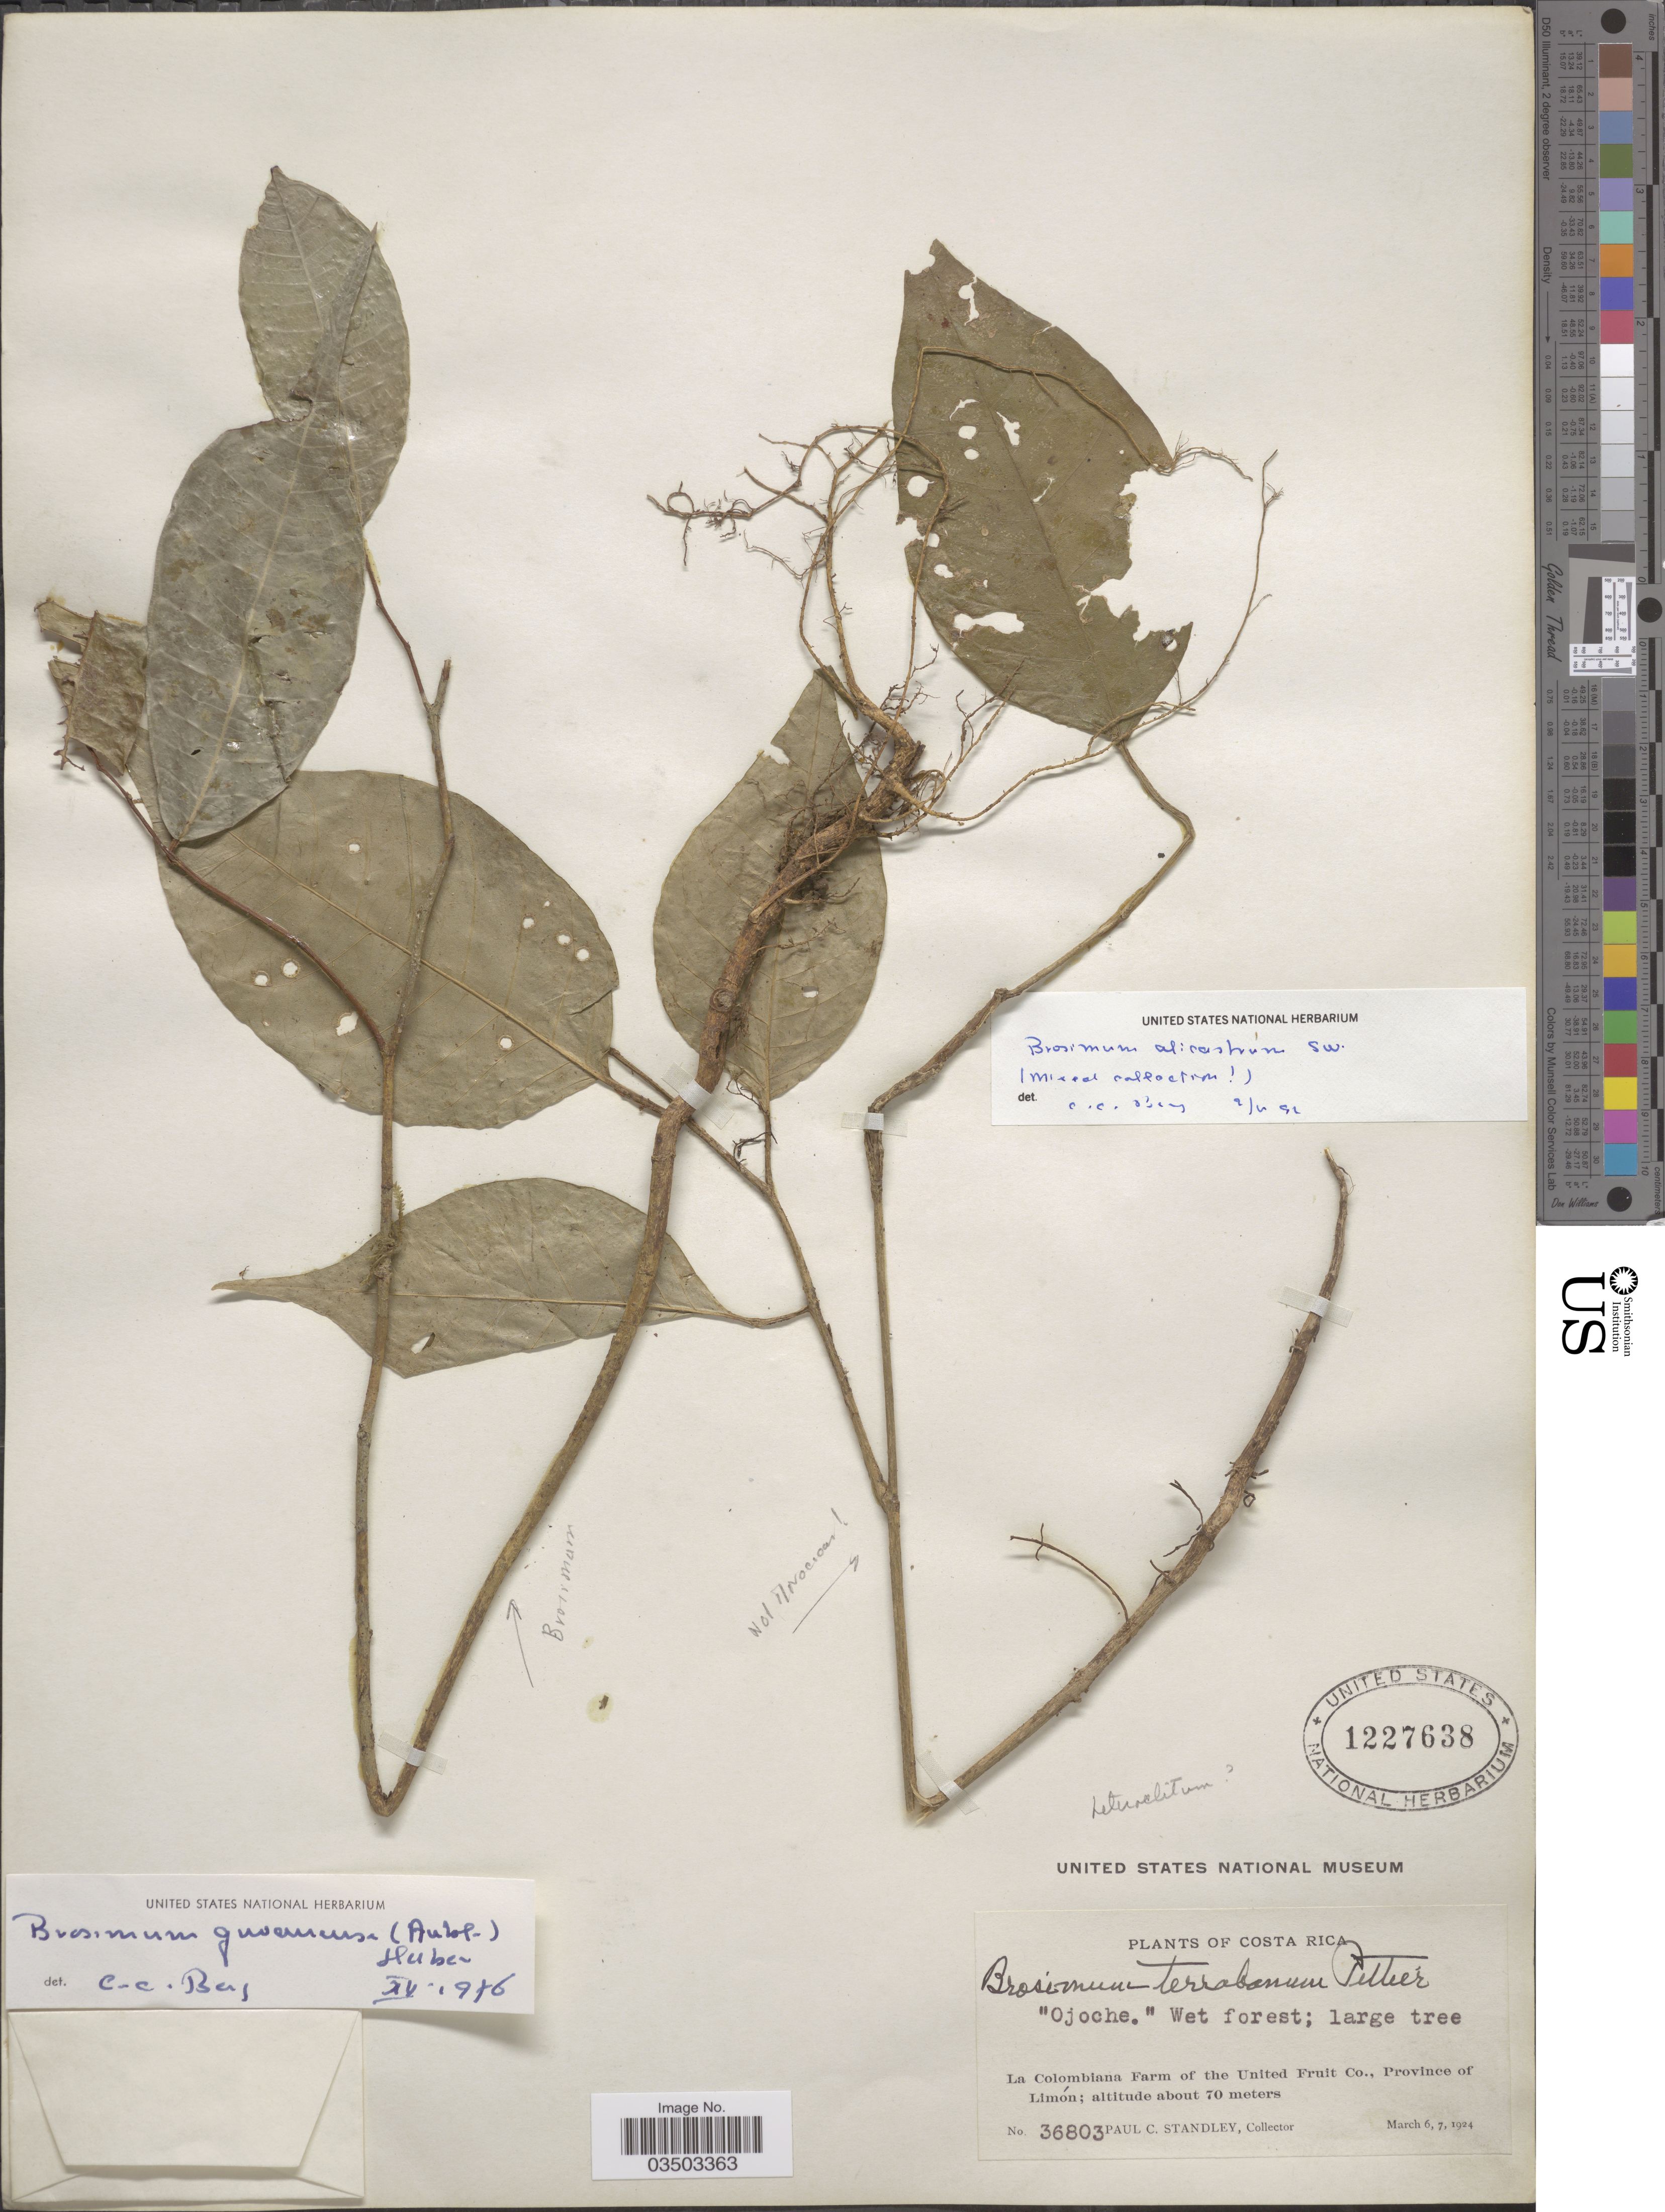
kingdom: Plantae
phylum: Tracheophyta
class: Magnoliopsida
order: Rosales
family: Moraceae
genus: Brosimum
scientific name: Brosimum alicastrum subsp. alicastrum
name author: Sw.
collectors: P. C. Standley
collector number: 36803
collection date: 1924-03-06/1924-03-07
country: Costa Rica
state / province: Limón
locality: La Colombiana Farm of the United Fruit Co.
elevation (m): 70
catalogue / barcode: US 1227638